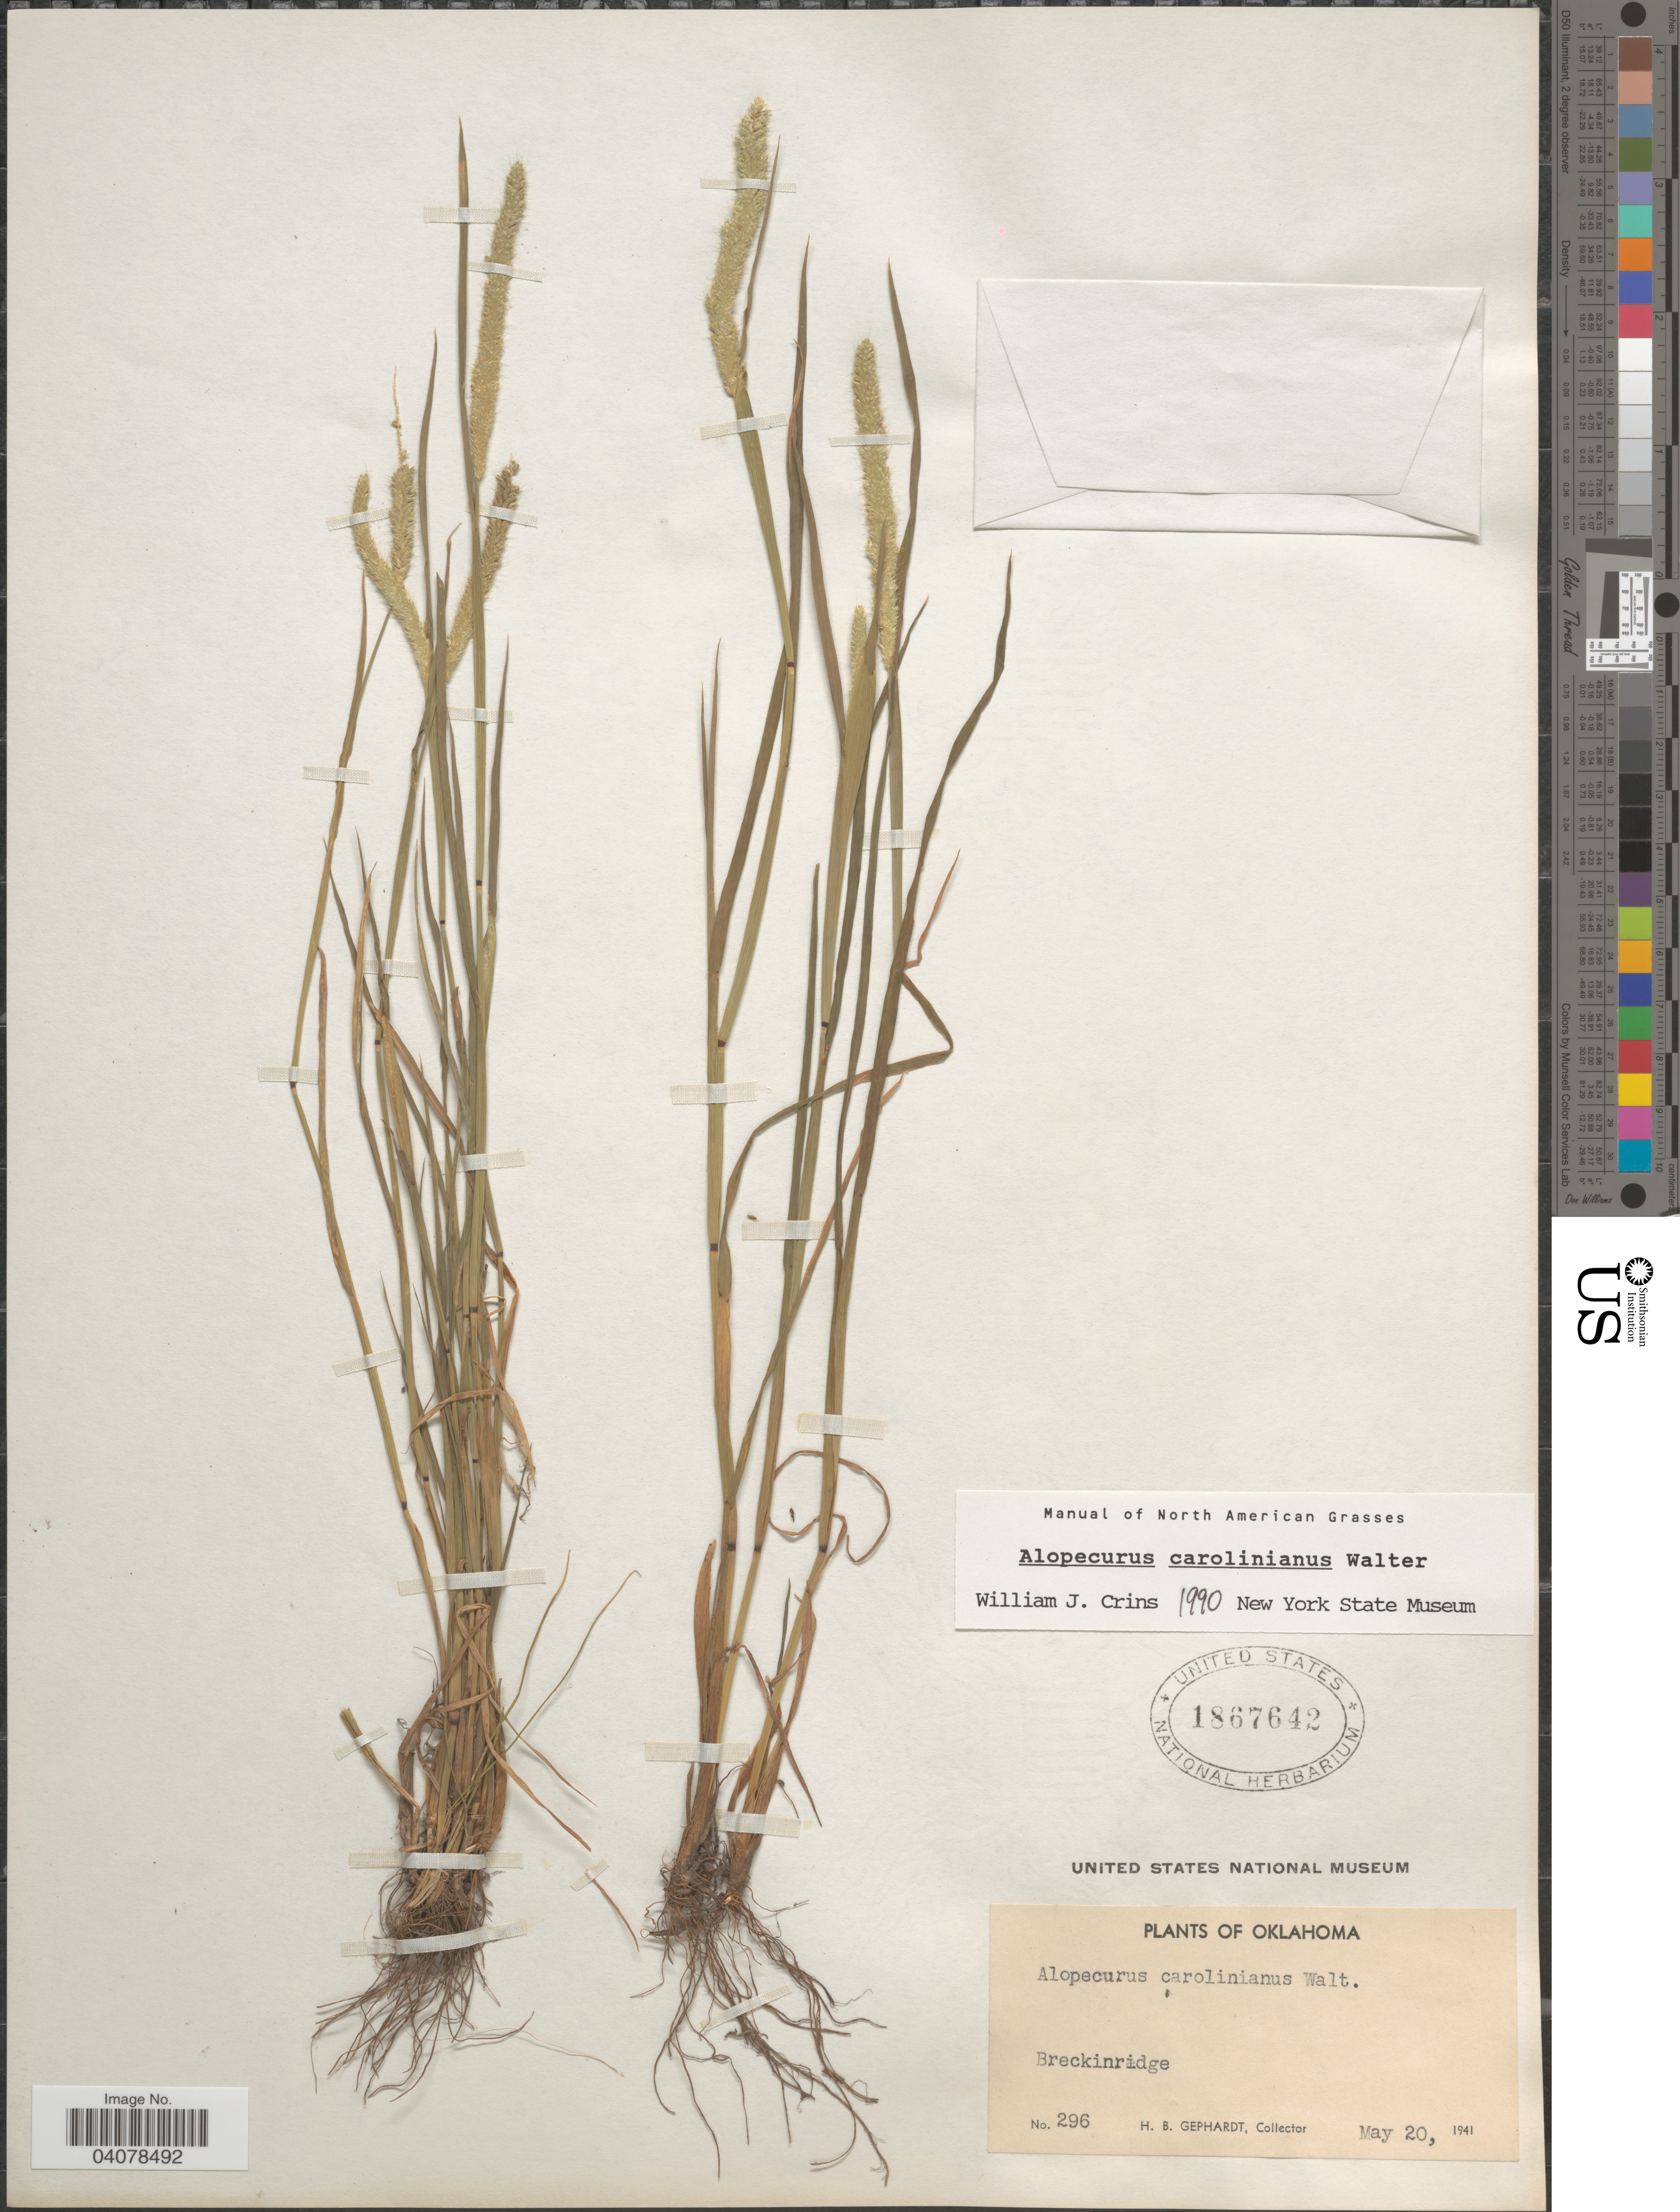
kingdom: Plantae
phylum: Tracheophyta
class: Liliopsida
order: Poales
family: Poaceae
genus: Alopecurus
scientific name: Alopecurus aequalis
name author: Sobol.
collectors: H. Gephardt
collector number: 296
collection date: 1941-05-20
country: United States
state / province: Oklahoma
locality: Breckinridge.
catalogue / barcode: US 1867642